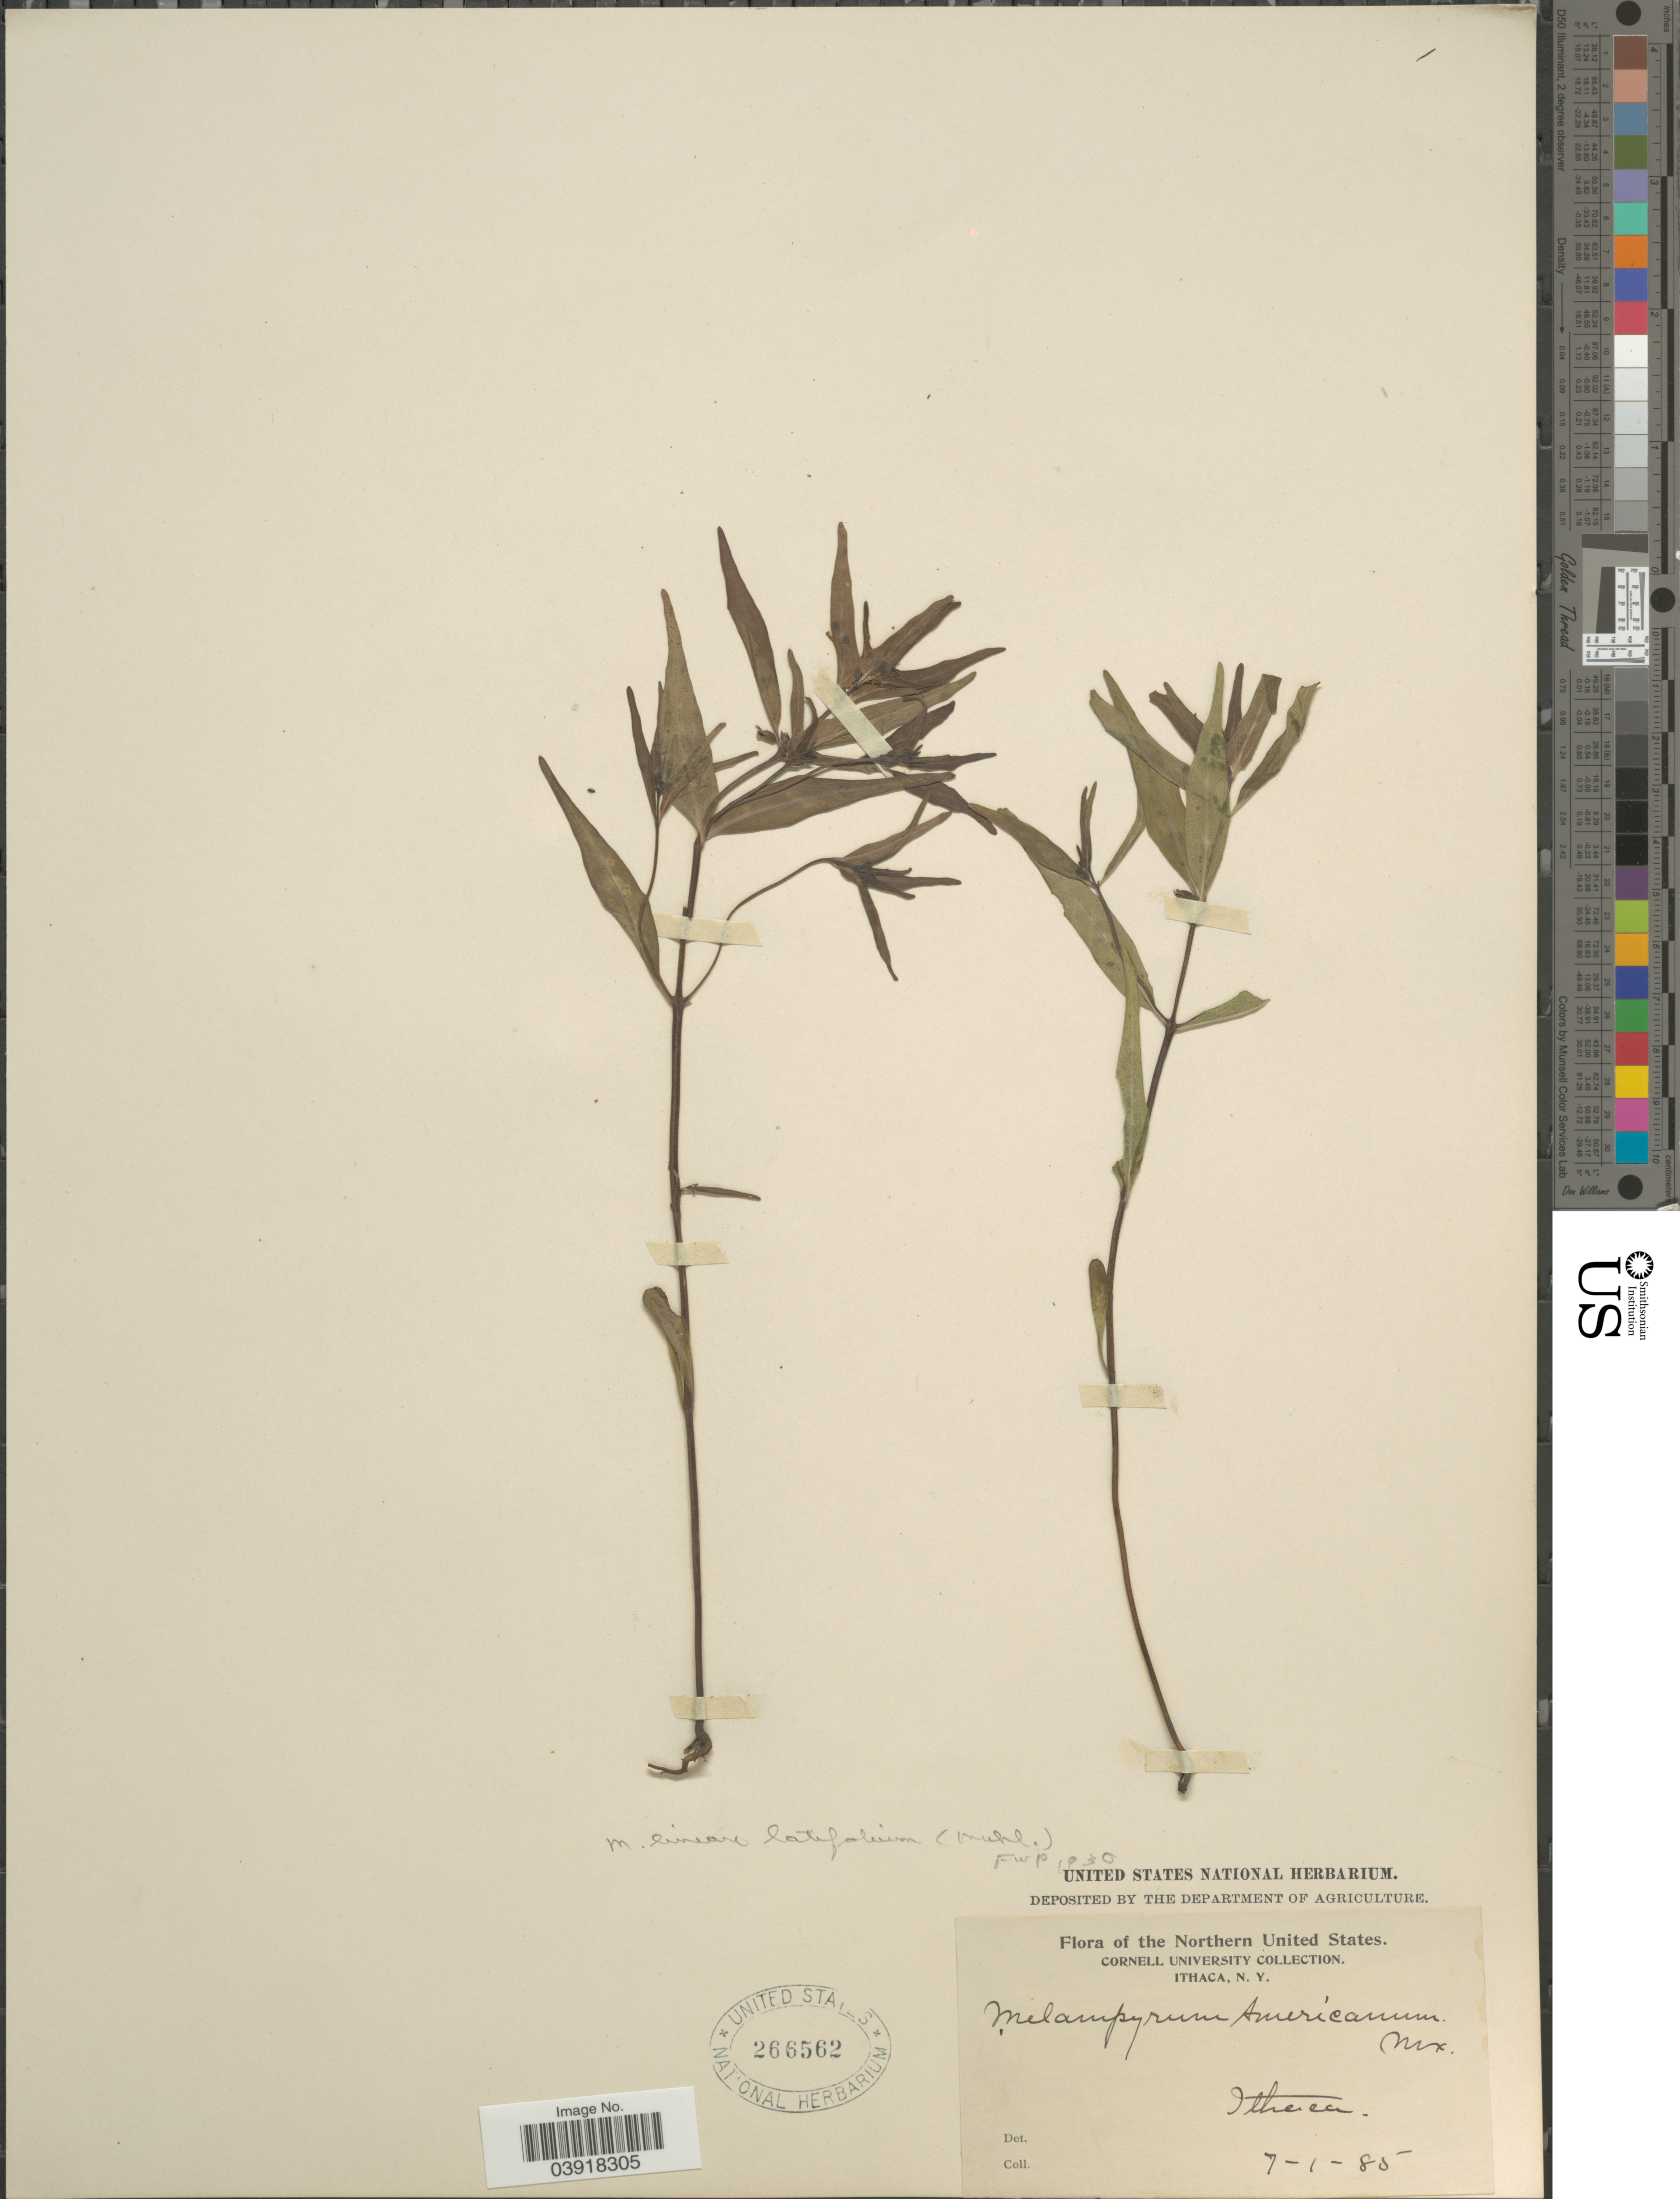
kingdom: Plantae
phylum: Tracheophyta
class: Magnoliopsida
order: Lamiales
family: Orobanchaceae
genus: Melampyrum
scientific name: Melampyrum lineare var. latifolium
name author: (Muhl.) P. Beauv.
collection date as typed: Transcribed d/m/y: 1/7/85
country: United States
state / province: New York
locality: The Northern United States. Ithaca.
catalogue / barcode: US 266562